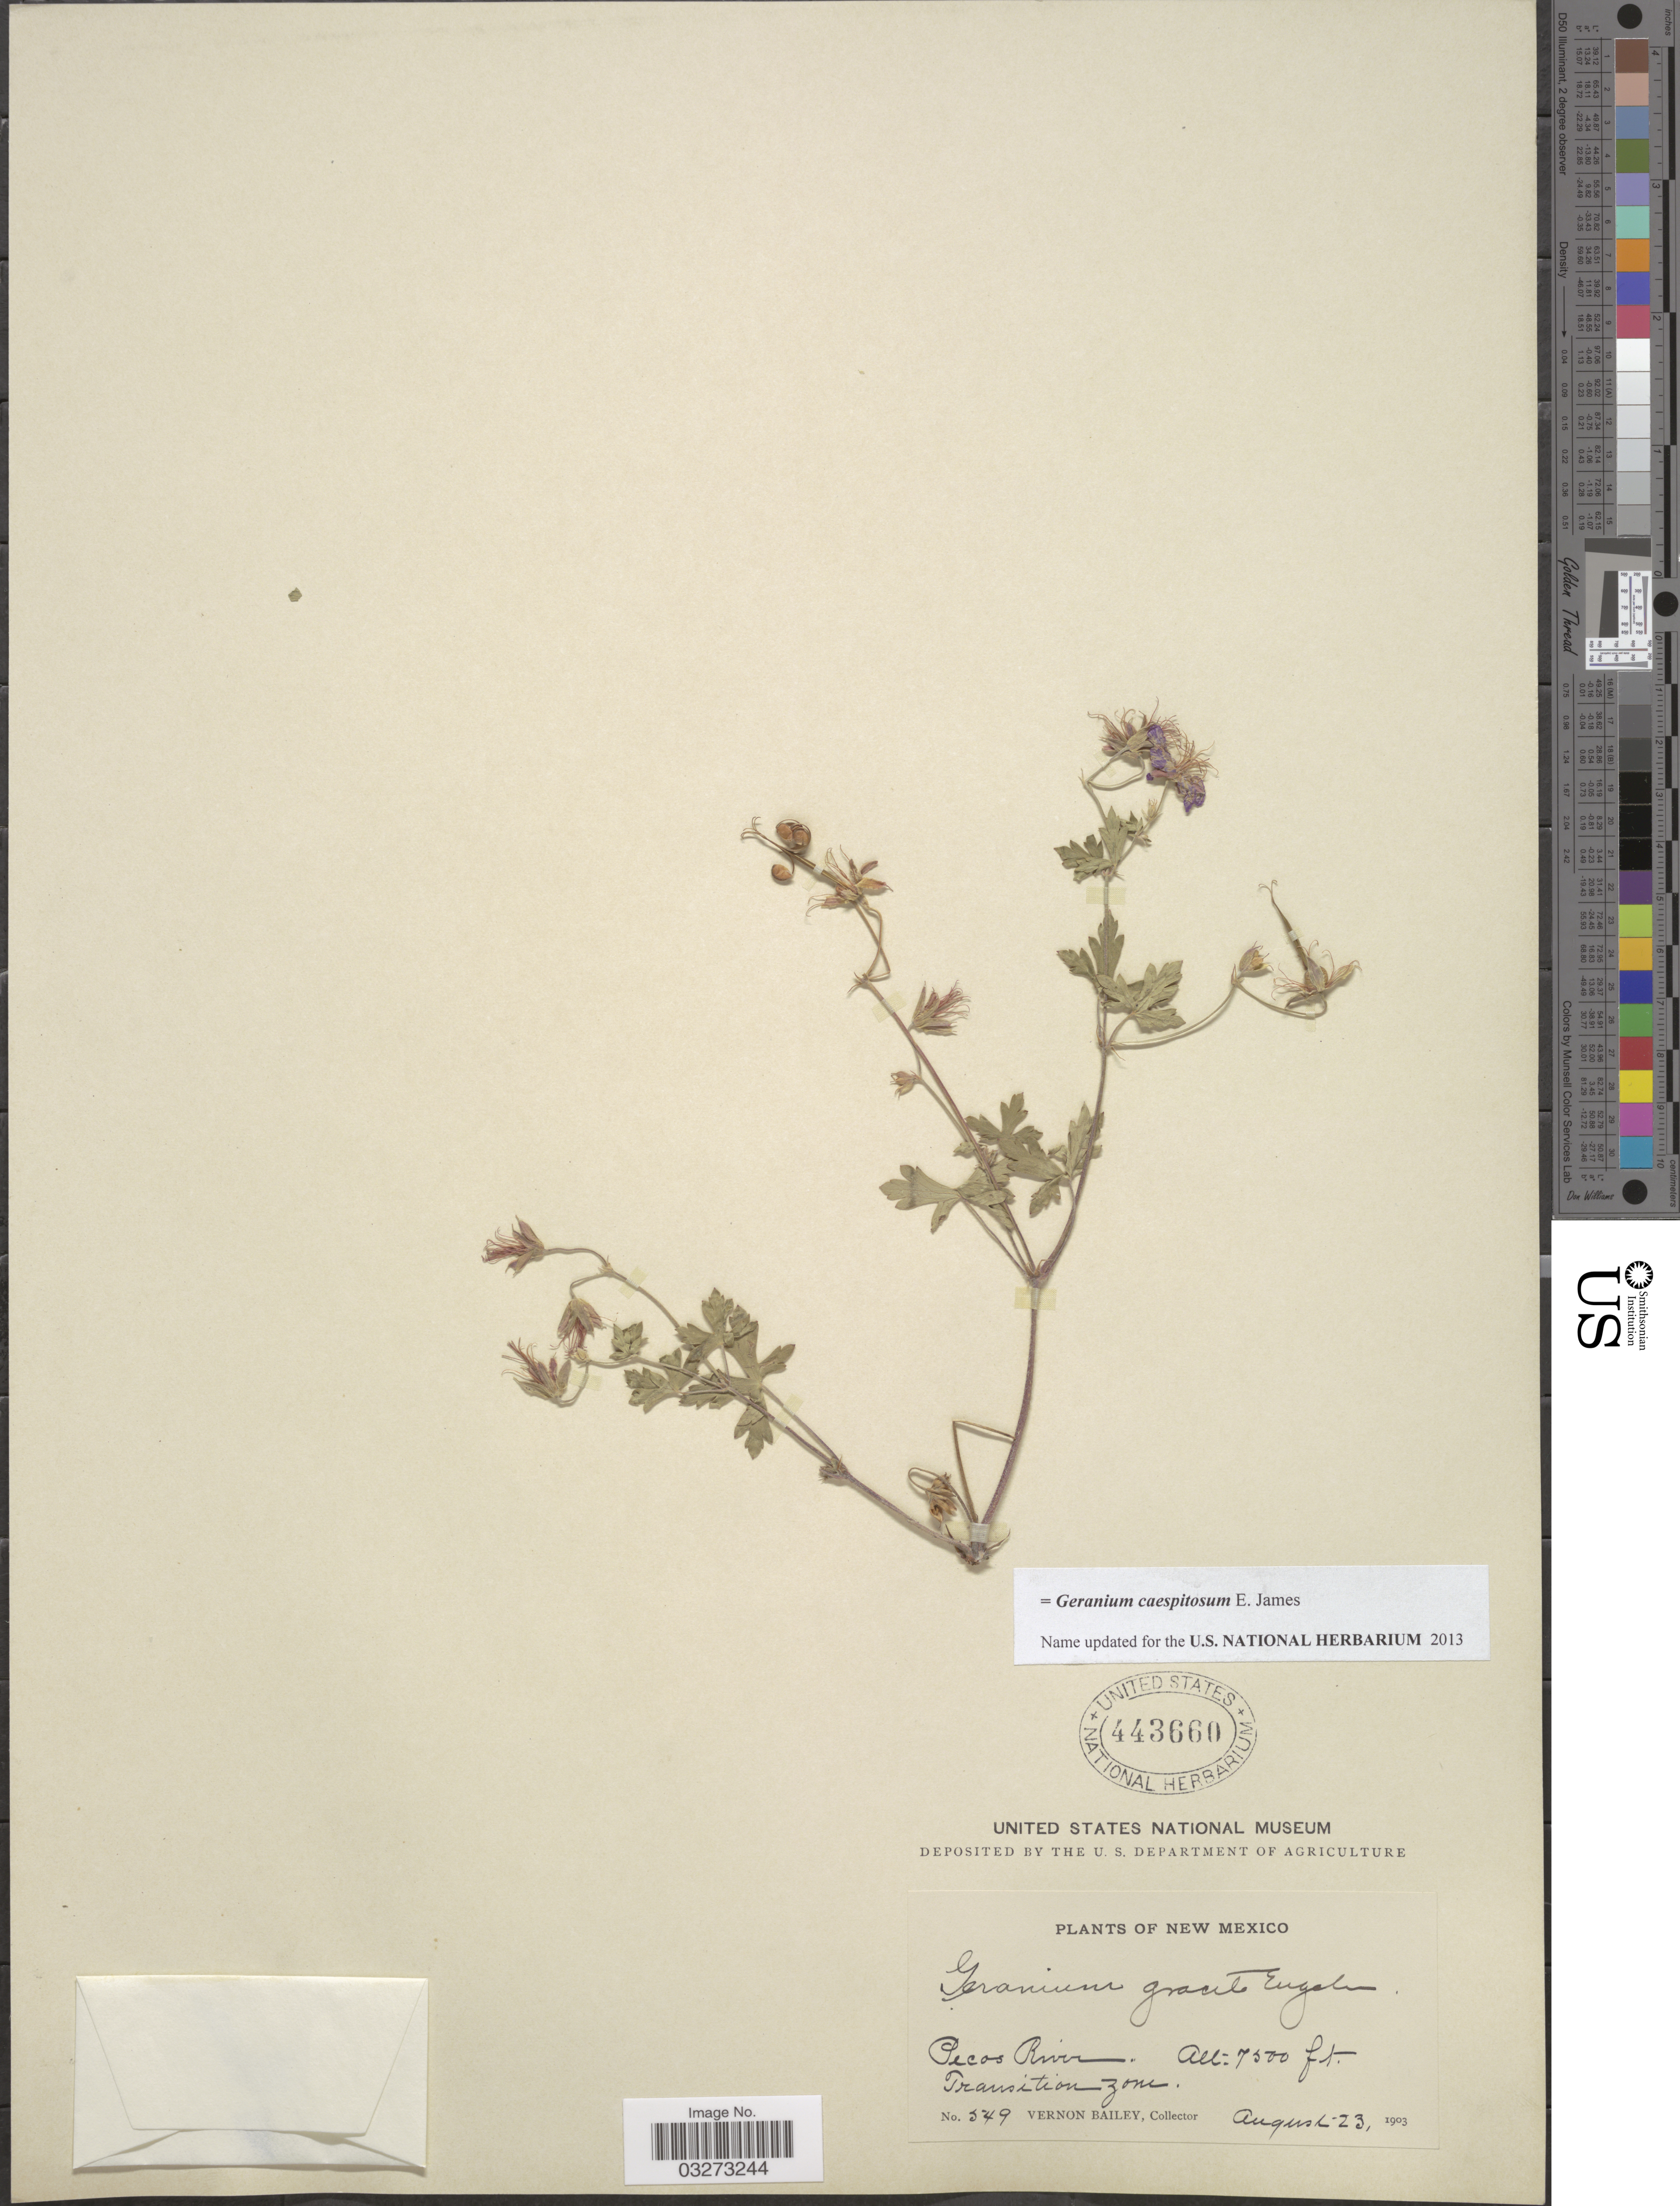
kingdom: Plantae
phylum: Tracheophyta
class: Magnoliopsida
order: Geraniales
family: Geraniaceae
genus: Geranium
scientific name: Geranium caespitosum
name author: E. James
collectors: V. O. Bailey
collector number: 549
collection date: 1903-08-23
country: United States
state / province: New Mexico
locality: Pecos River. Transition zone.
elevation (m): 2286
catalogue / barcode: US 443660